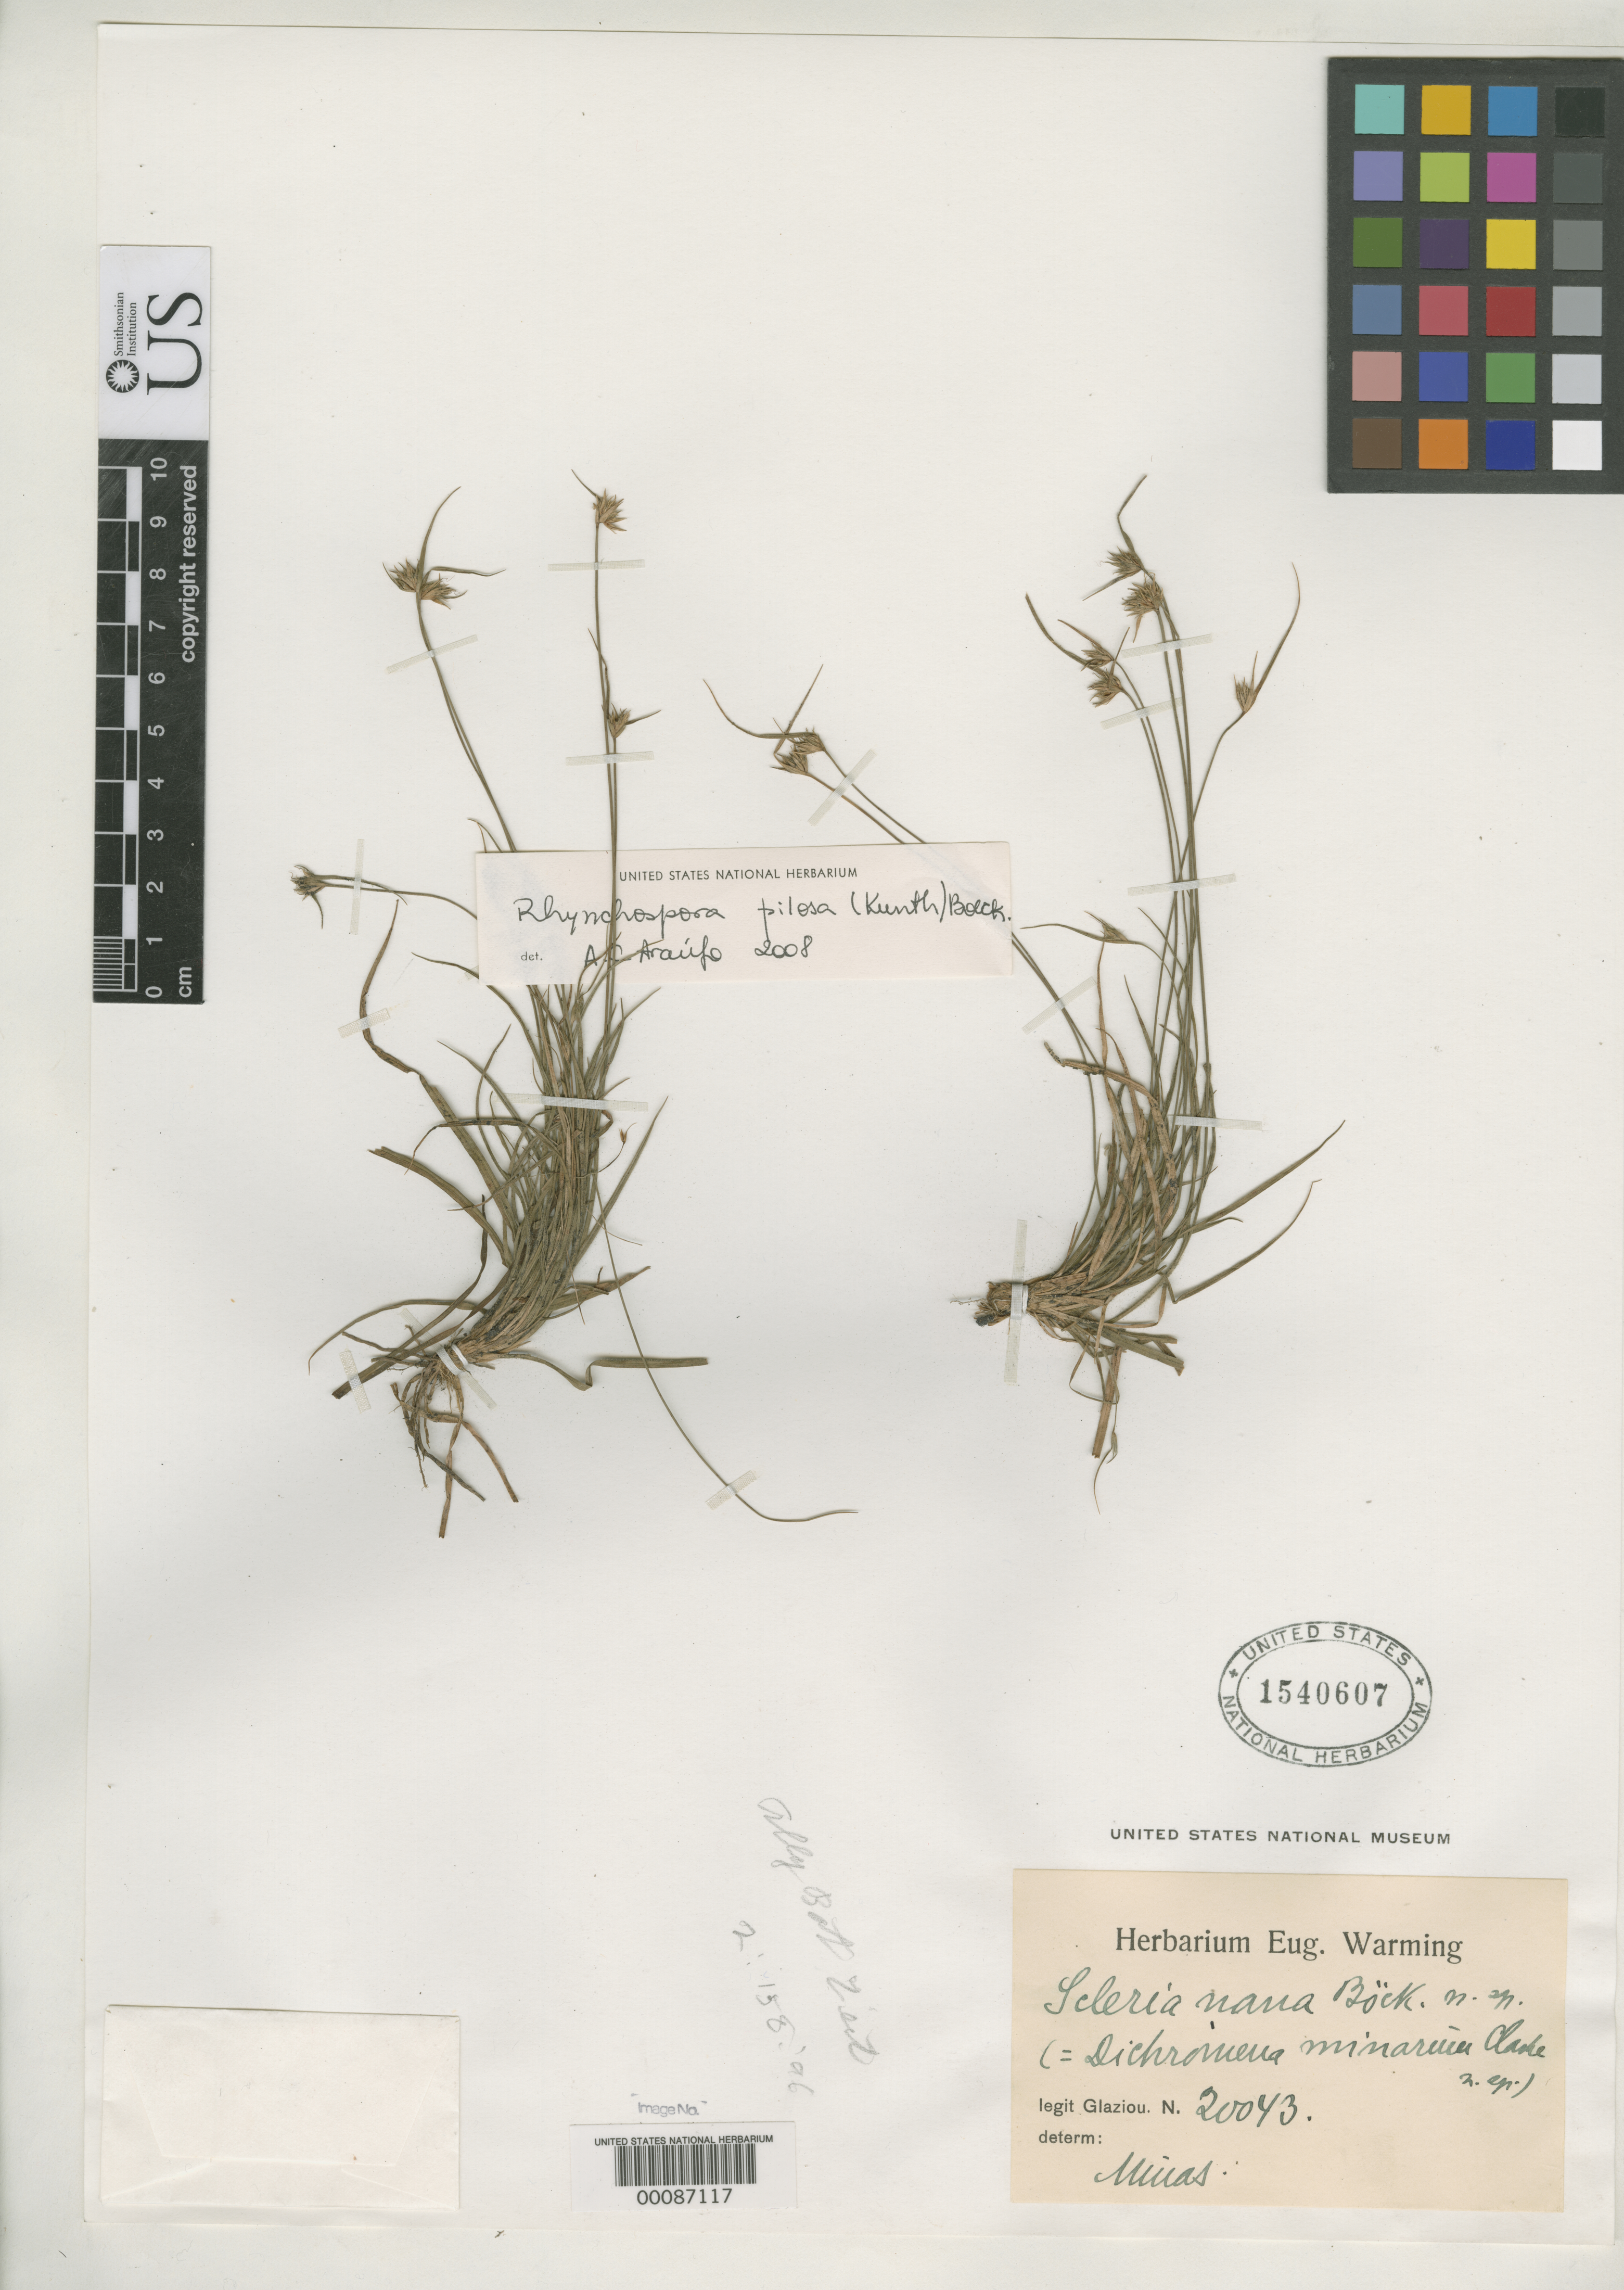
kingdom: Plantae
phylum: Tracheophyta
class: Liliopsida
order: Poales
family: Cyperaceae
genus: Scleria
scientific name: Scleria nana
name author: Boeckeler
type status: Isotype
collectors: A. F. M. Glaziou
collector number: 20043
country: Brazil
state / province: Minas Gerais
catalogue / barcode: US 1540607